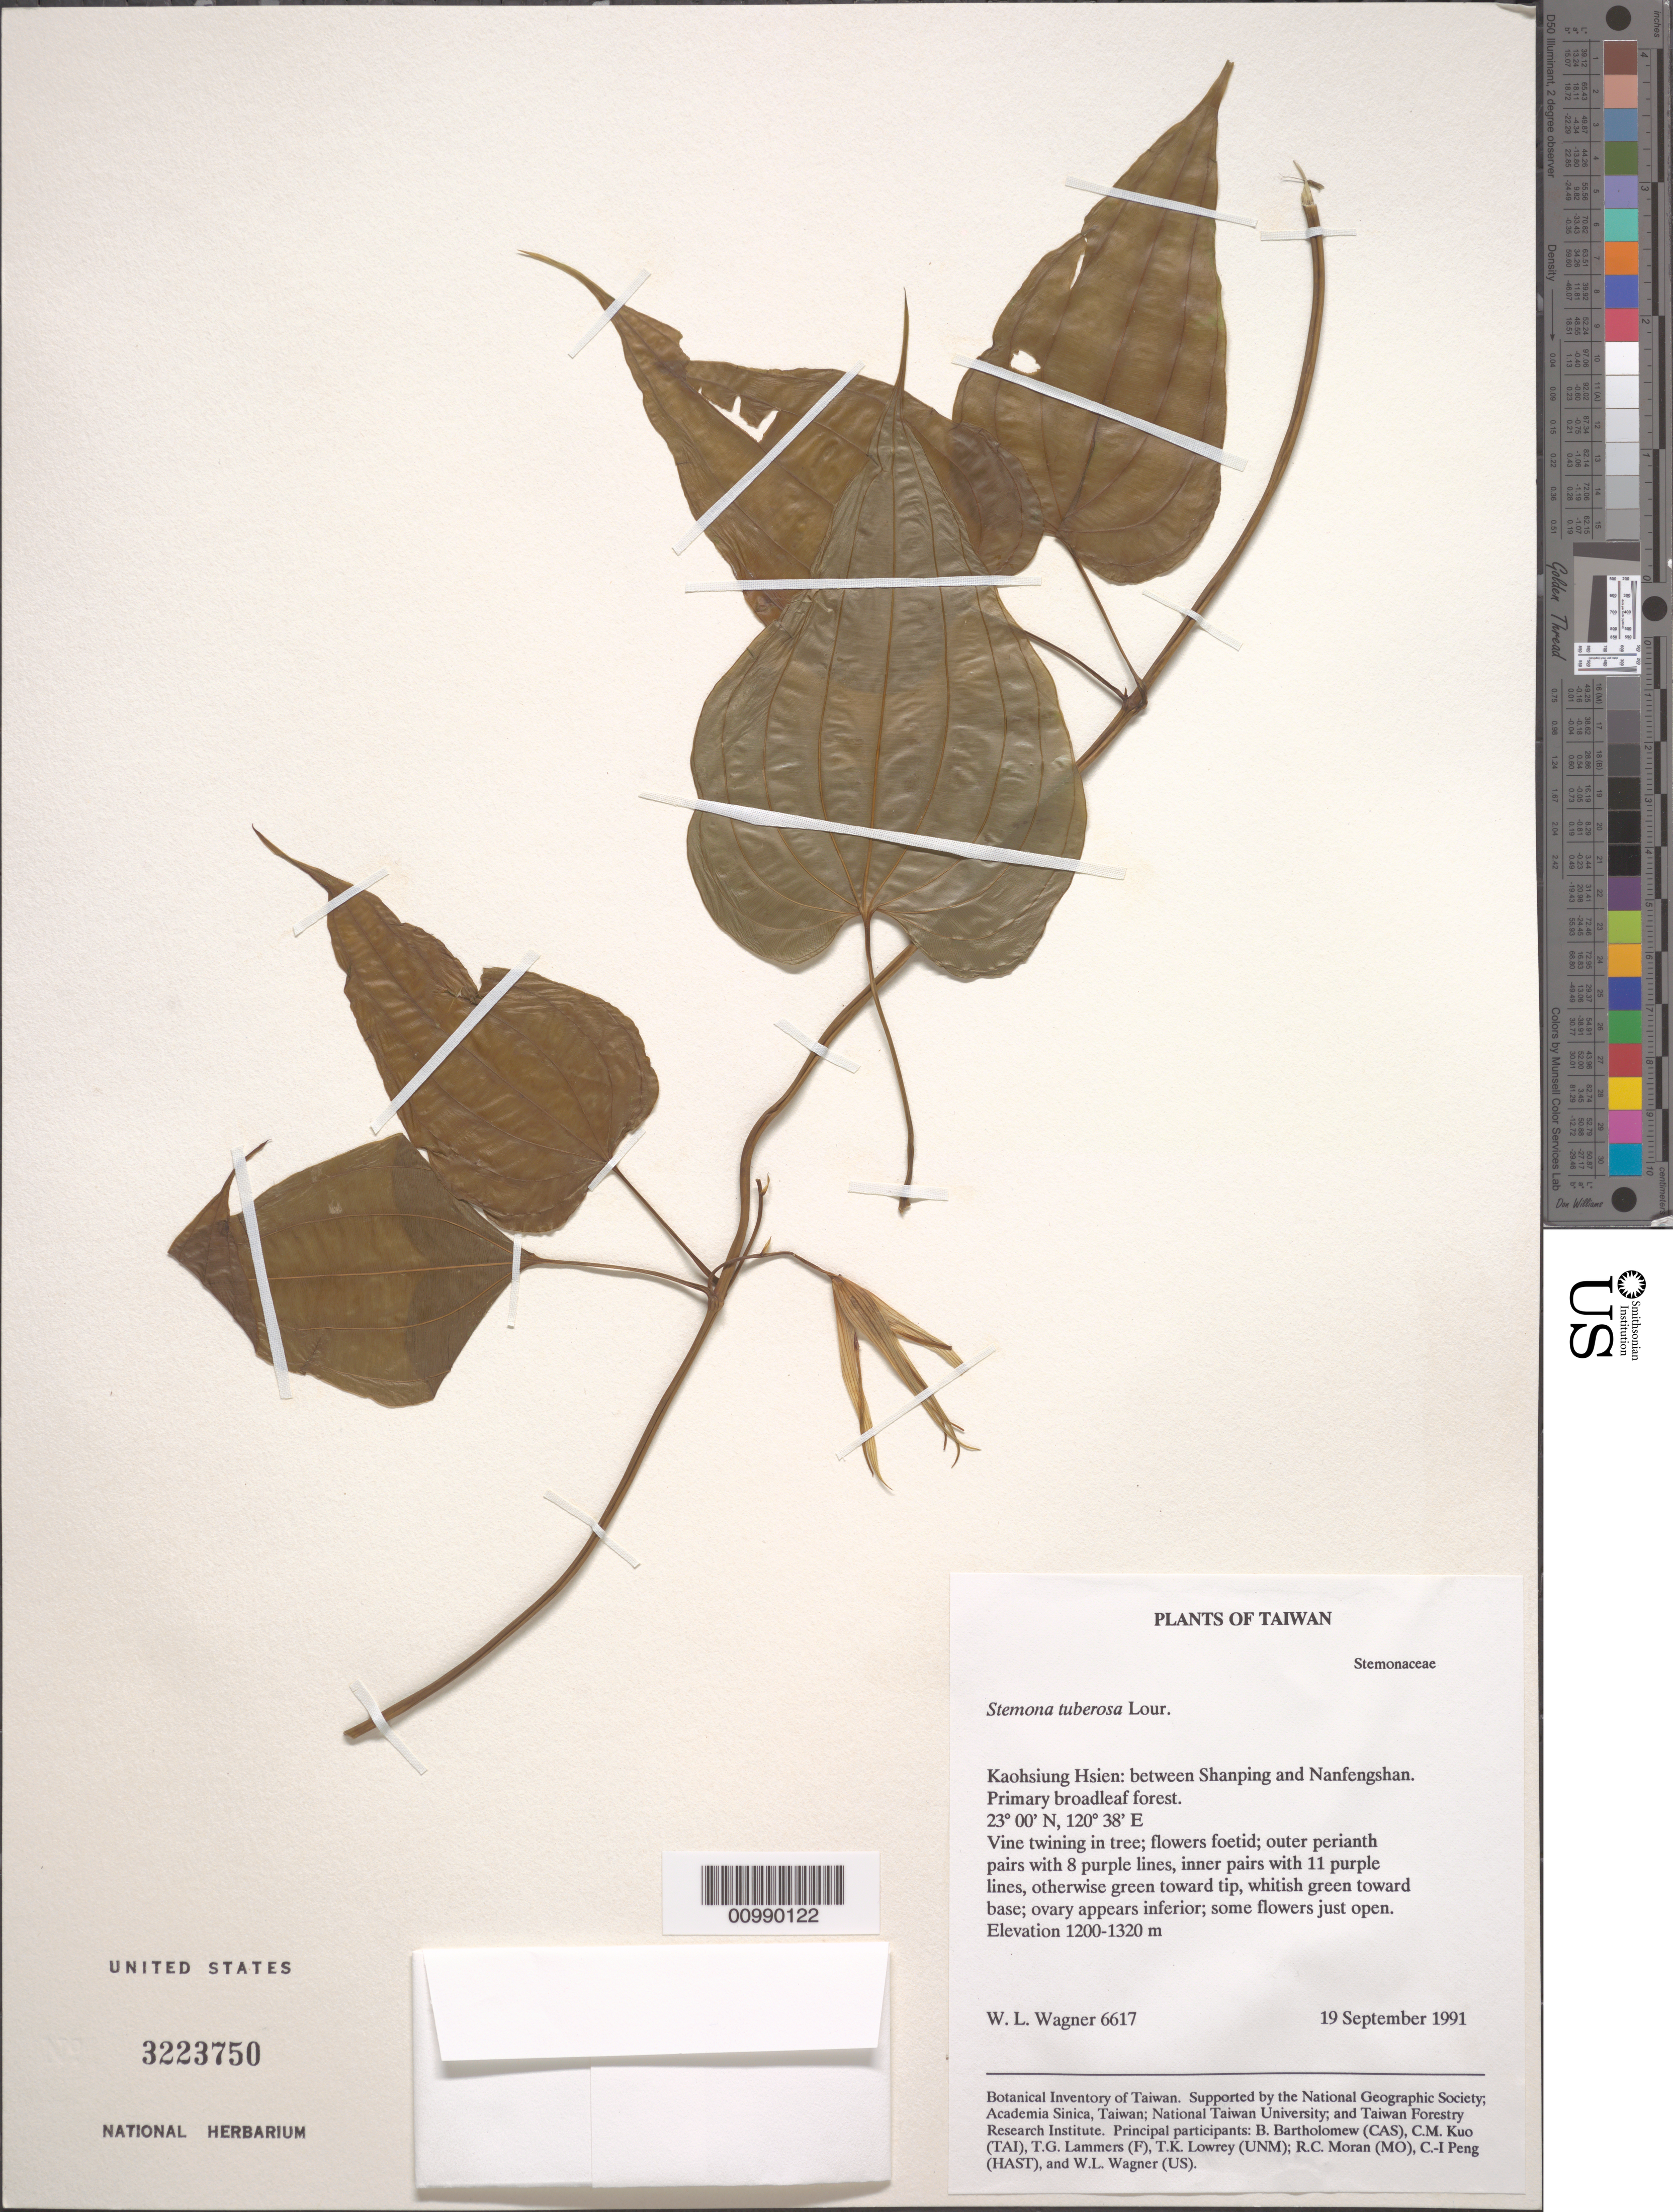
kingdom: Plantae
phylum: Tracheophyta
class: Liliopsida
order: Pandanales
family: Stemonaceae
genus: Stemona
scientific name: Stemona tuberosa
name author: Lour.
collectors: W. L. Wagner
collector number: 6617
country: Taiwan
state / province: Kaohsiung City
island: Taiwan [Formosa]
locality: Hsienk, between Shanping and Nanfengshan.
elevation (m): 1200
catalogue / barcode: US 3223750